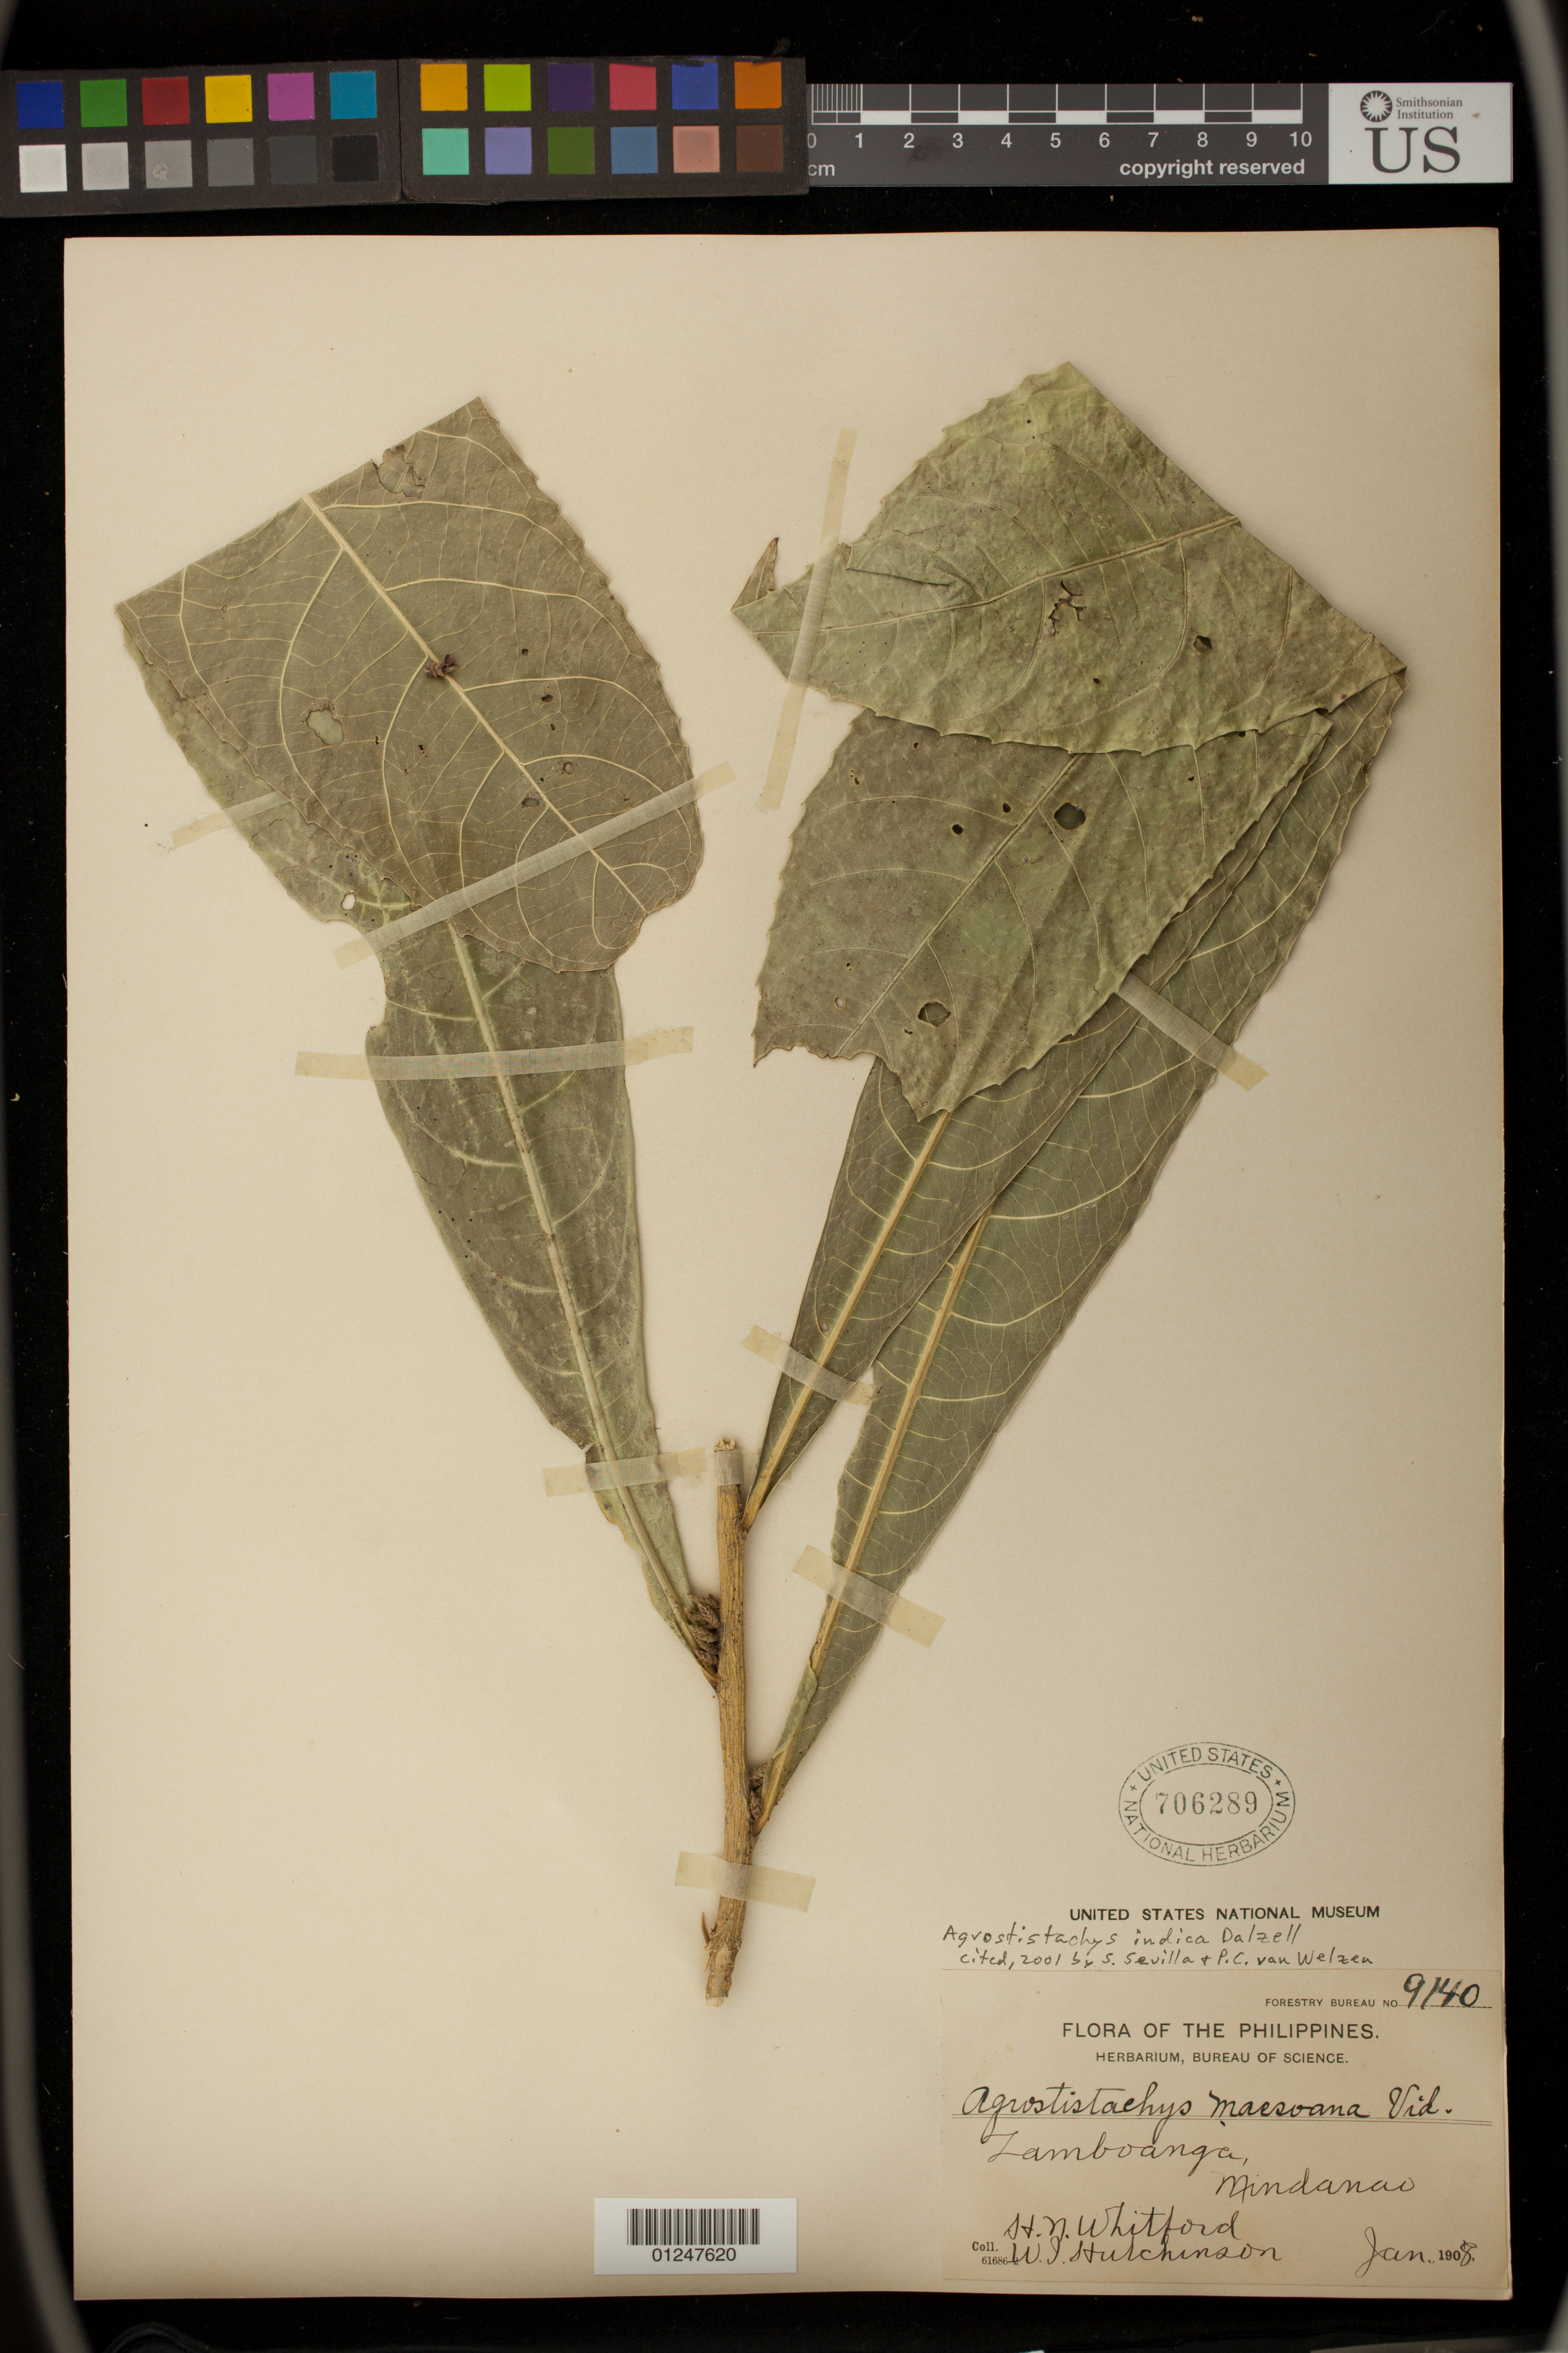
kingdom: Plantae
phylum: Tracheophyta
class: Magnoliopsida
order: Malpighiales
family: Euphorbiaceae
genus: Agrostistachys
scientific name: Agrostistachys indica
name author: Dalzell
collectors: H. N. Whitford, W. J. Hutchinson & W. I. Hutchinson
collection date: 1908-01-01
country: Philippines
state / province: Zamboanga Peninsula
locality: Zamboanga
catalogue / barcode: US 706289